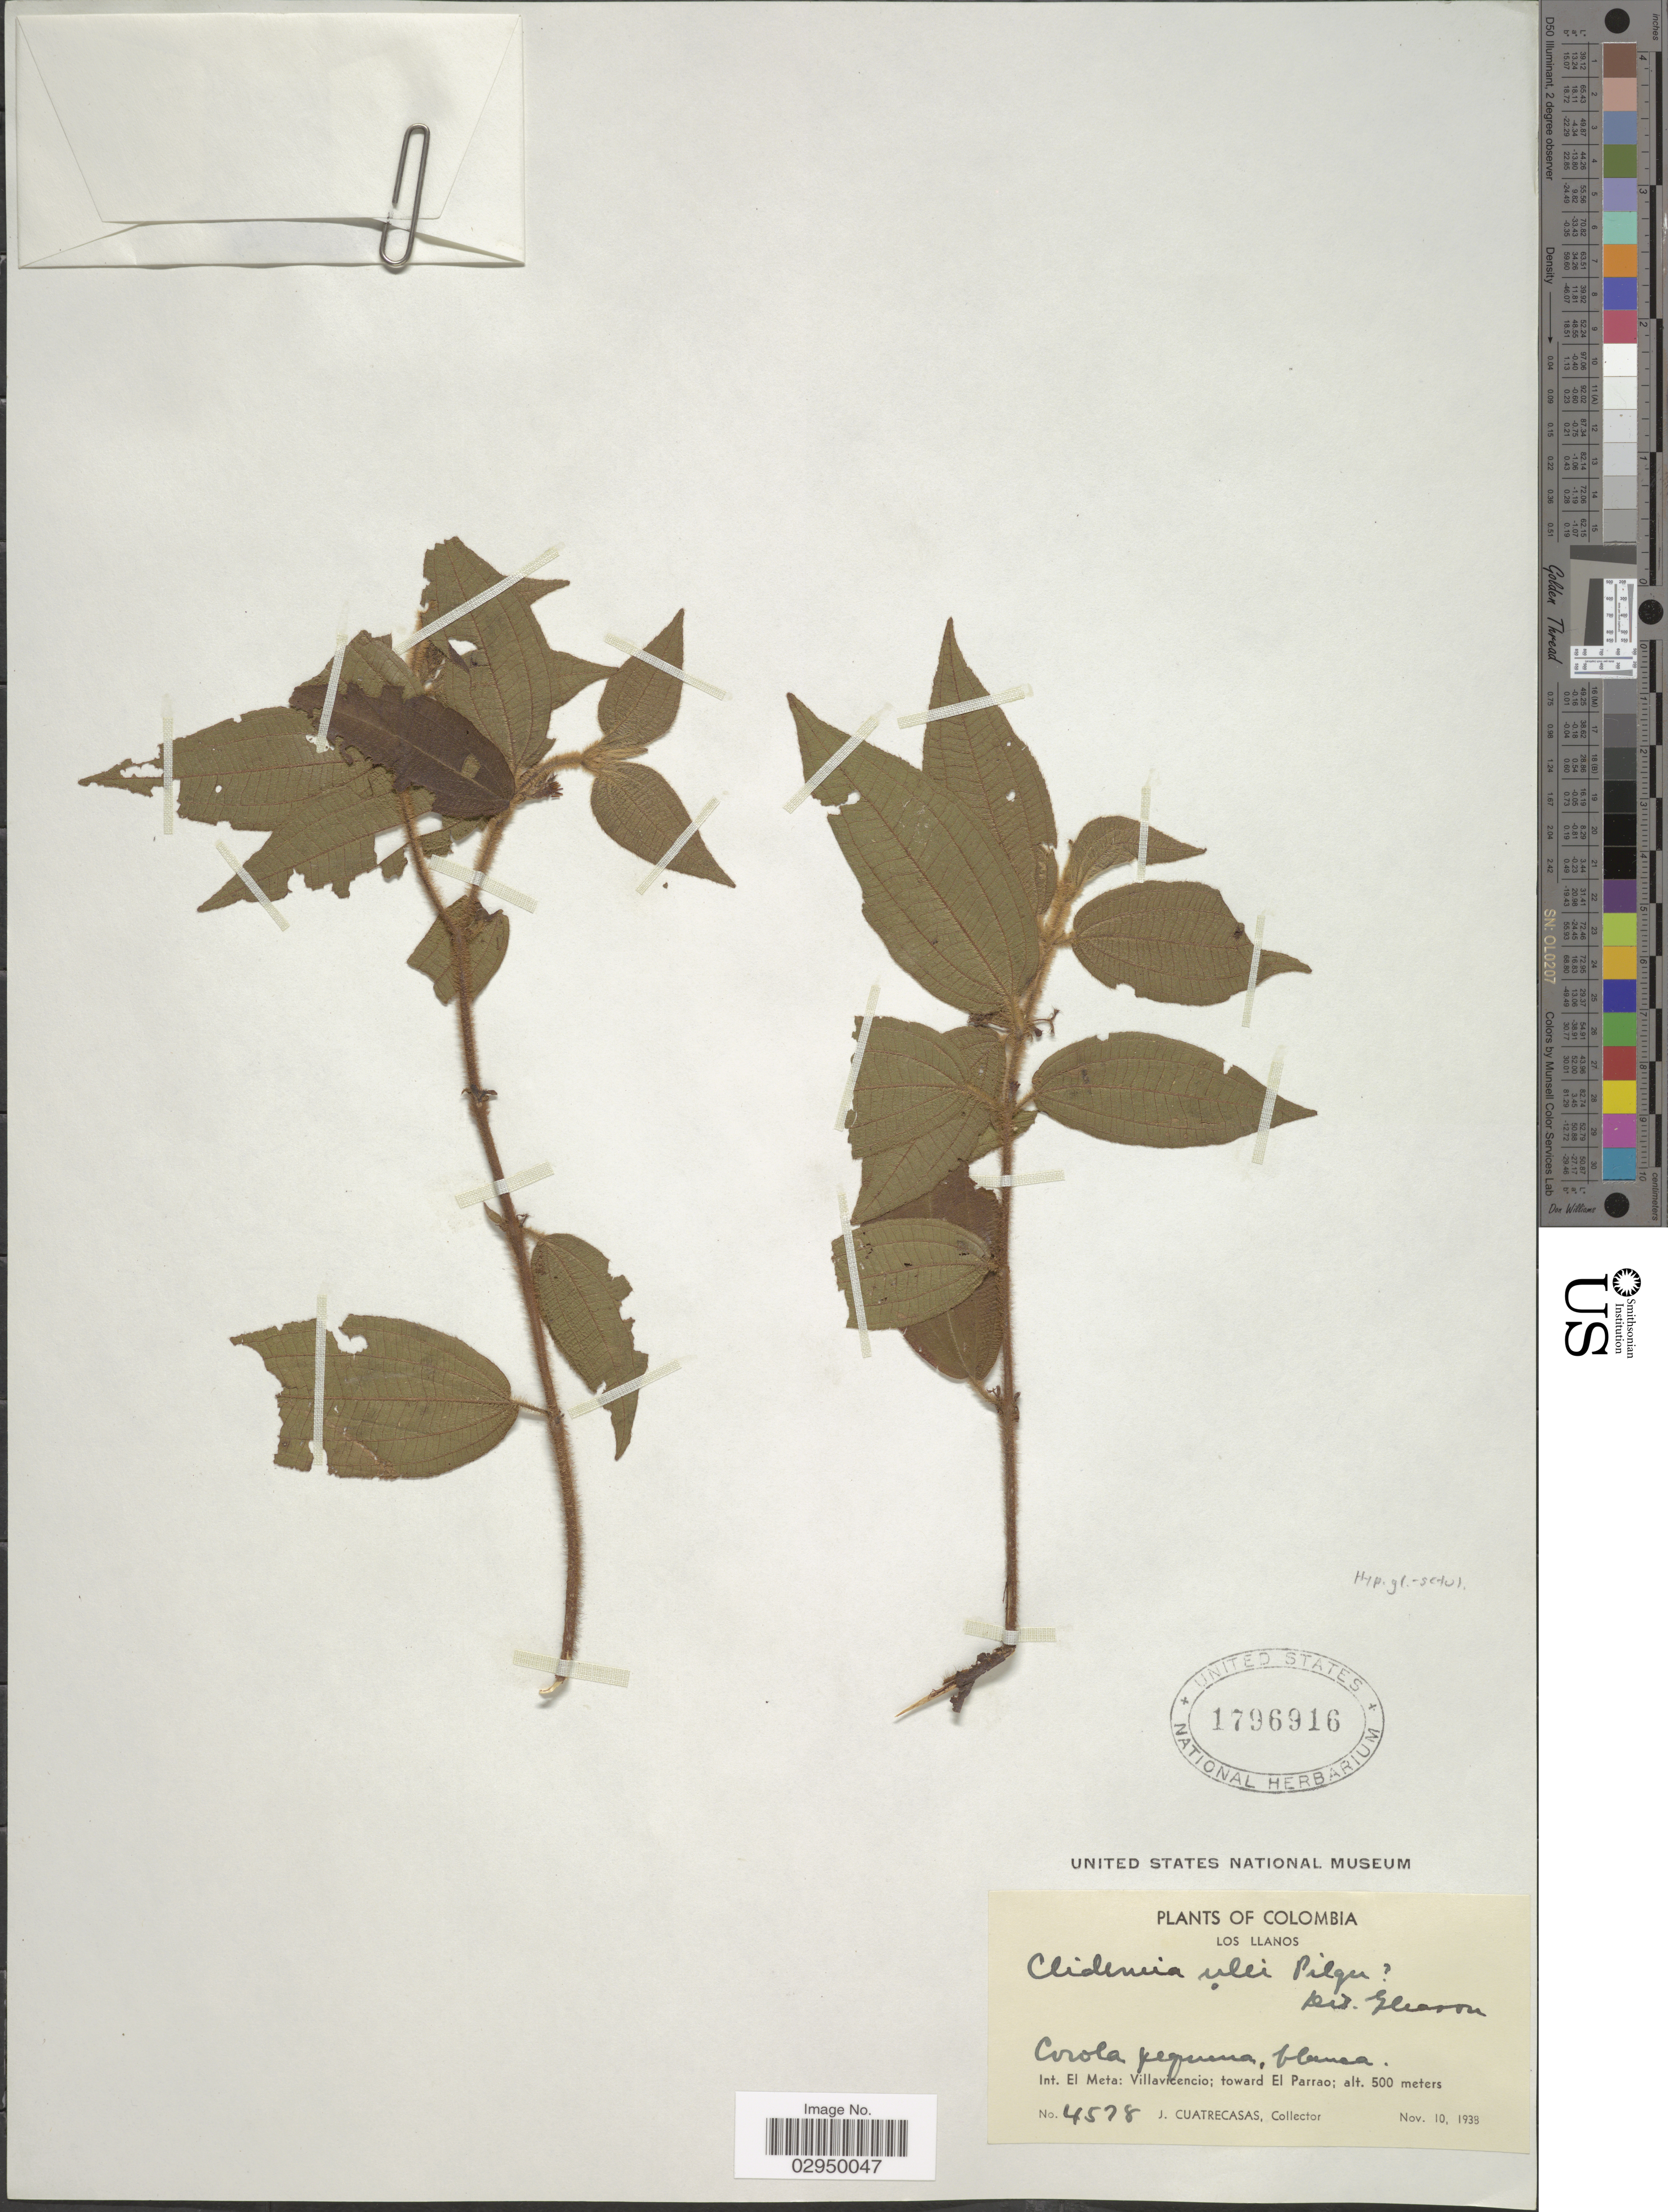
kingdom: Plantae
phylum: Tracheophyta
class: Magnoliopsida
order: Myrtales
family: Melastomataceae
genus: Clidemia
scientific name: Clidemia ulei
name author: Pilg.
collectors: J. Cuatrecasas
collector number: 4578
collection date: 1938-11-10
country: Colombia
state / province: Meta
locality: Los Llanos. Int. El Meta: Villavicencio; toward El Parrao.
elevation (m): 500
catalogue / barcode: US 1796916